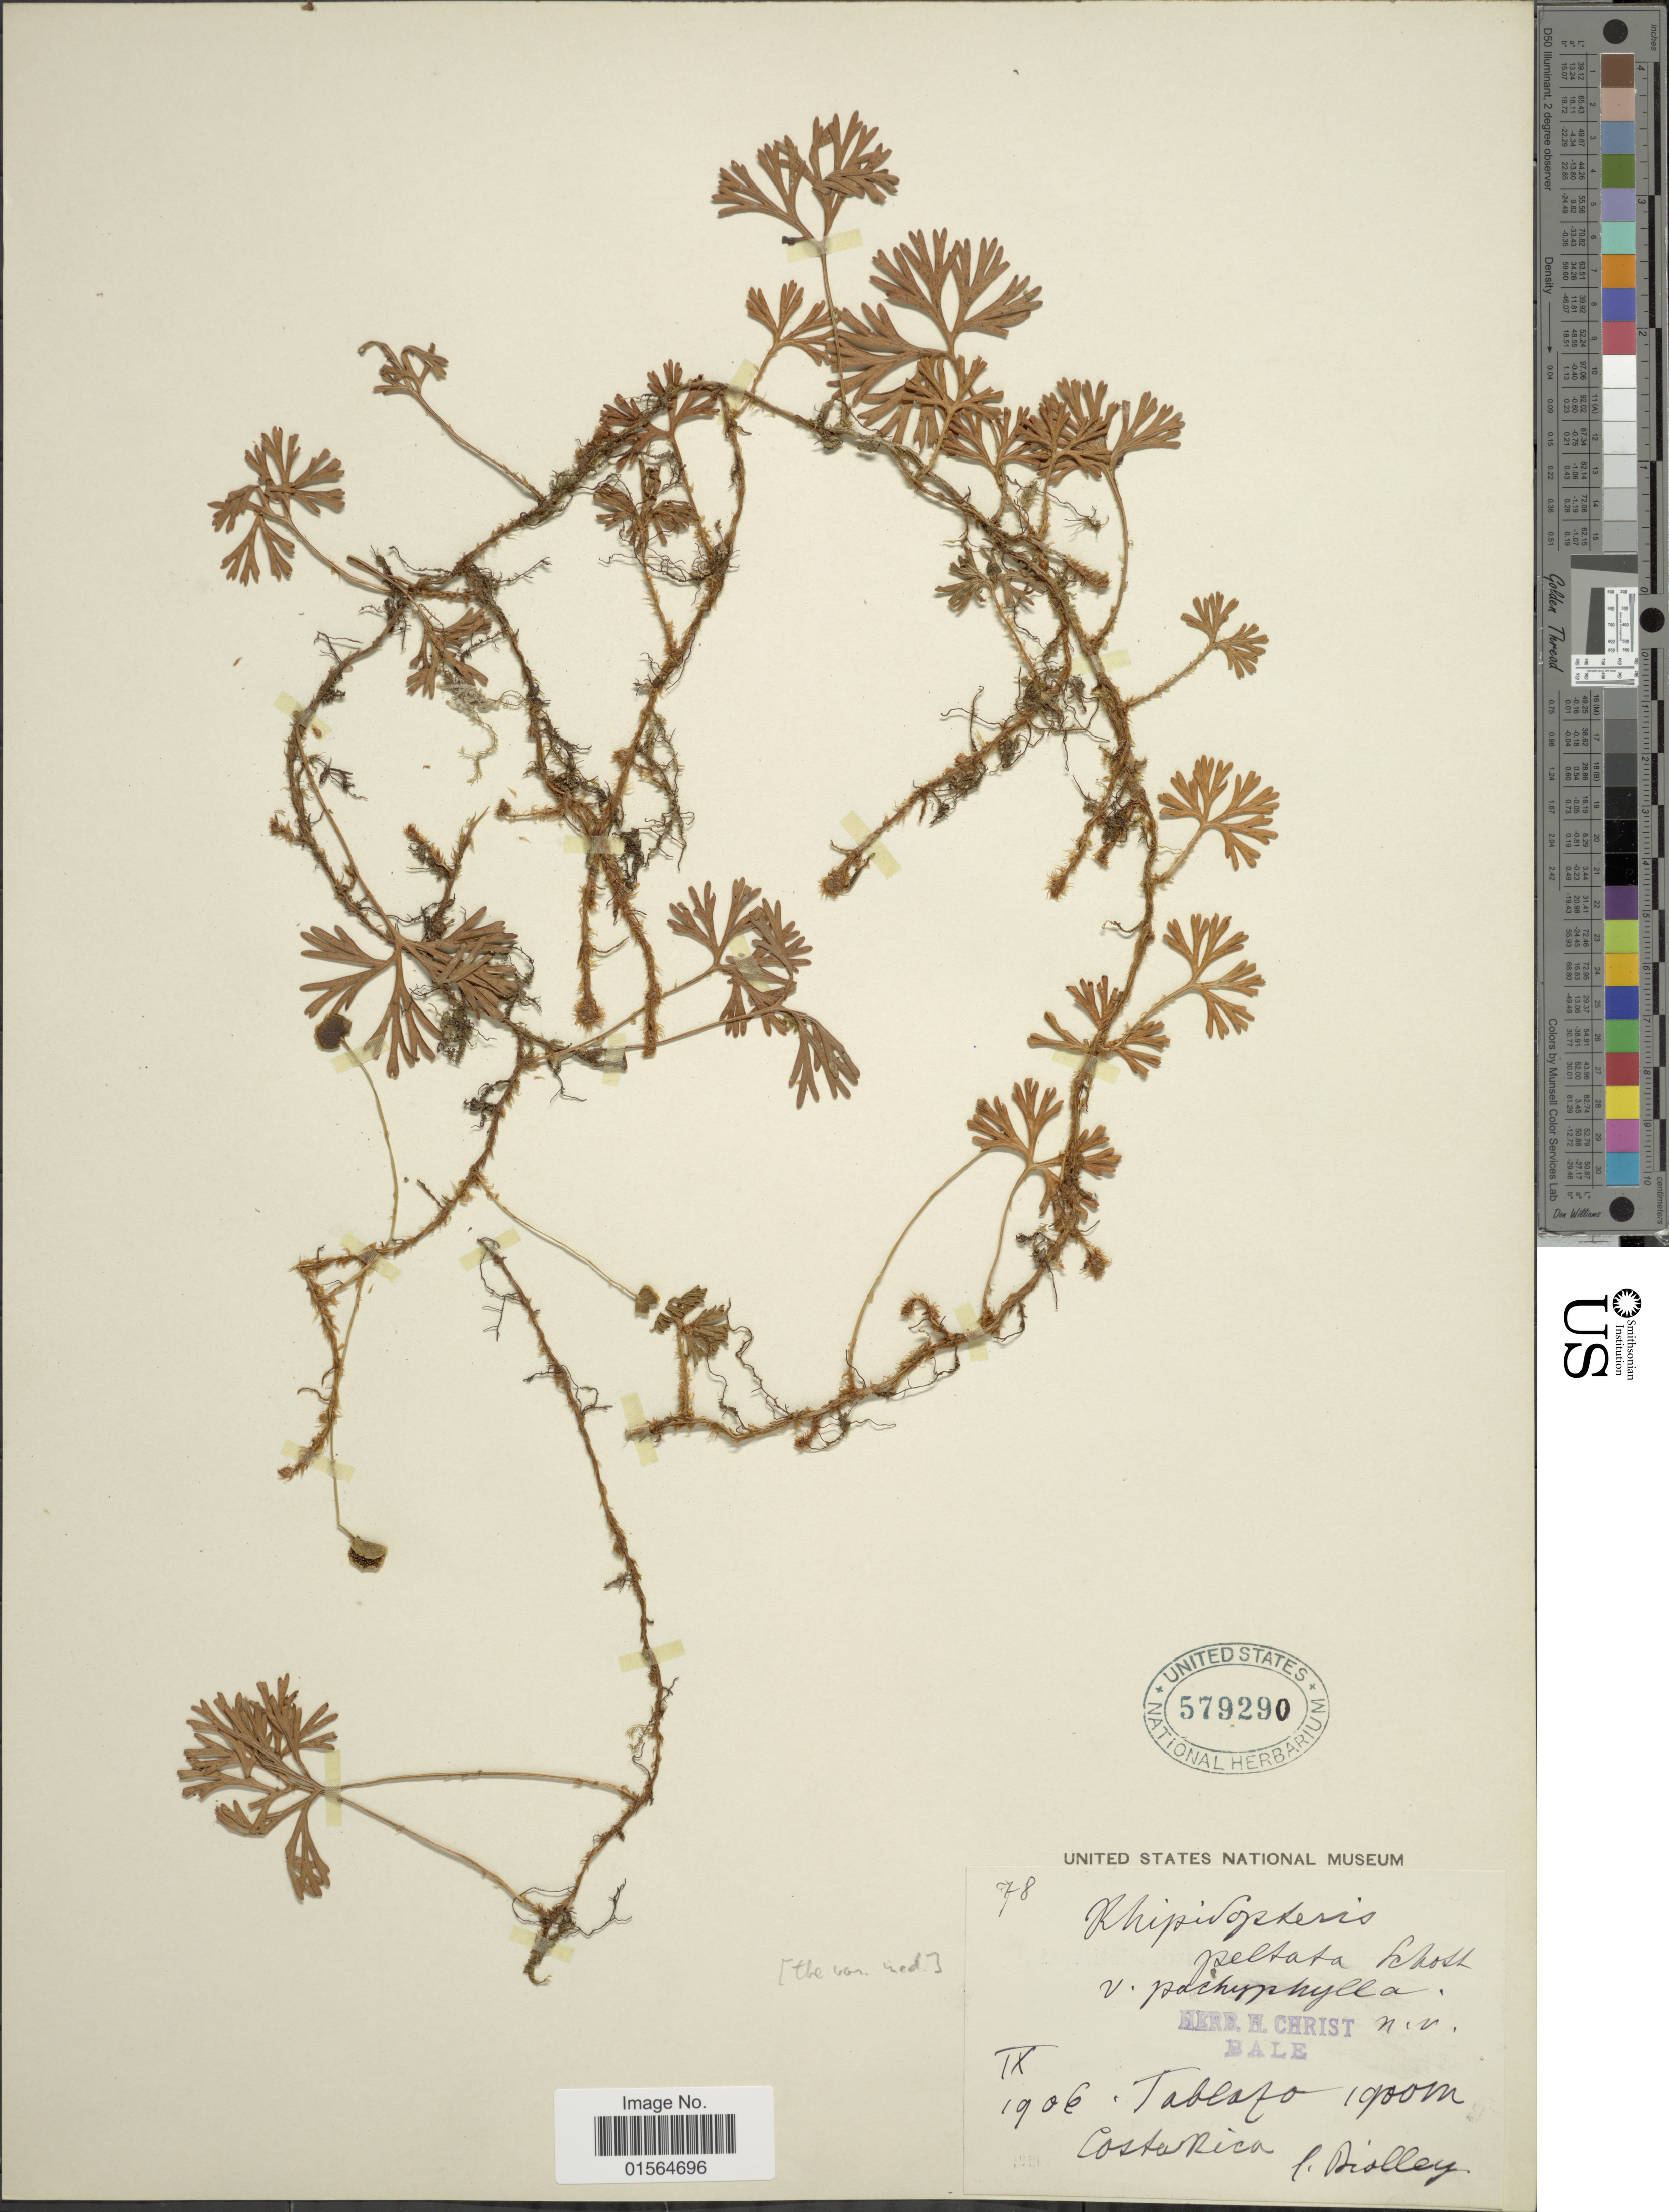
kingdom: Plantae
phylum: Tracheophyta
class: Polypodiopsida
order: Polypodiales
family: Dryopteridaceae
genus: Elaphoglossum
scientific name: Elaphoglossum peltatum f. peltatum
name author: (Sw.) Urb.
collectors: Biolley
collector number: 78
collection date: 1906-09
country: Costa Rica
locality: Tablazo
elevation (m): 1900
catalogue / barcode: US 579290